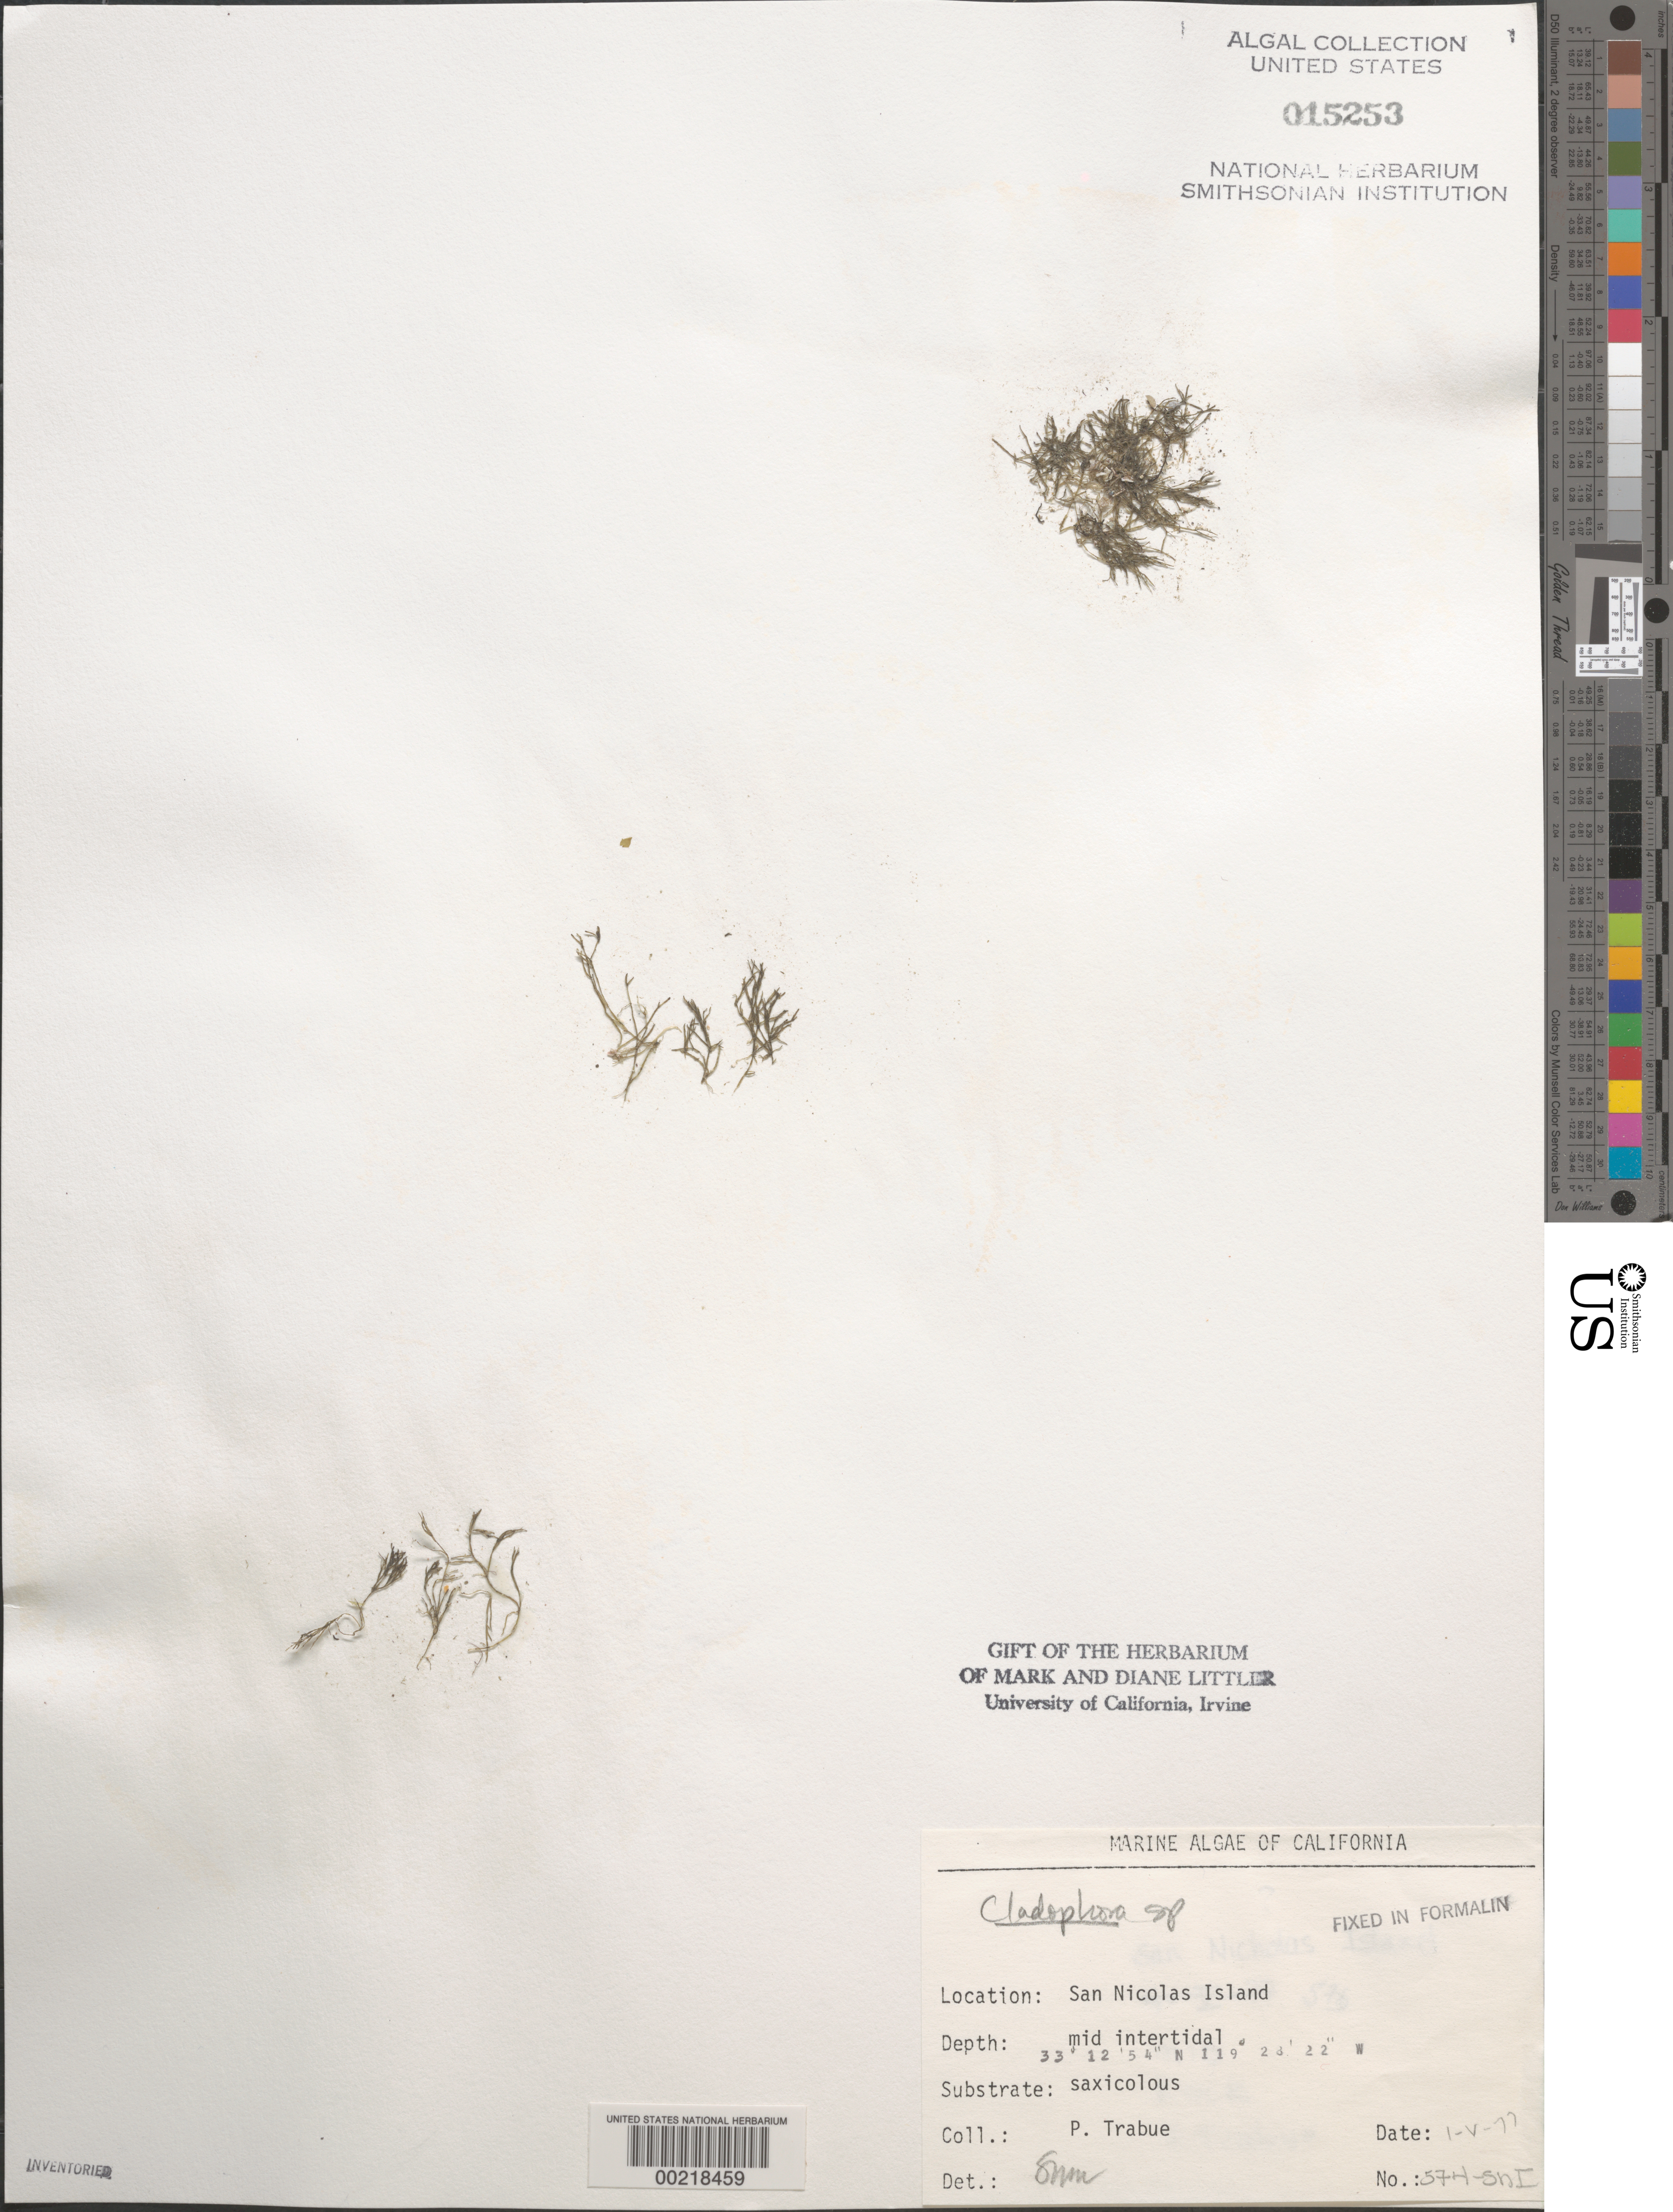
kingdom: Plantae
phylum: Chlorophyta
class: Ulvophyceae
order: Cladophorales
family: Cladophoraceae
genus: Cladophora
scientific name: Cladophora sp.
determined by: Murray, S. N.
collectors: P. J. Trabue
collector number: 574-SNI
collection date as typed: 01 May 1977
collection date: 1977-05-01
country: United States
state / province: California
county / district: Ventura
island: San Nicolas Island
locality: Dutch Harbor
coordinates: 33 12'54"N, 119 28'22"W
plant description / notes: BLM-SOCALBIGHT Rocky Intertidal Survey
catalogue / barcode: US 15253